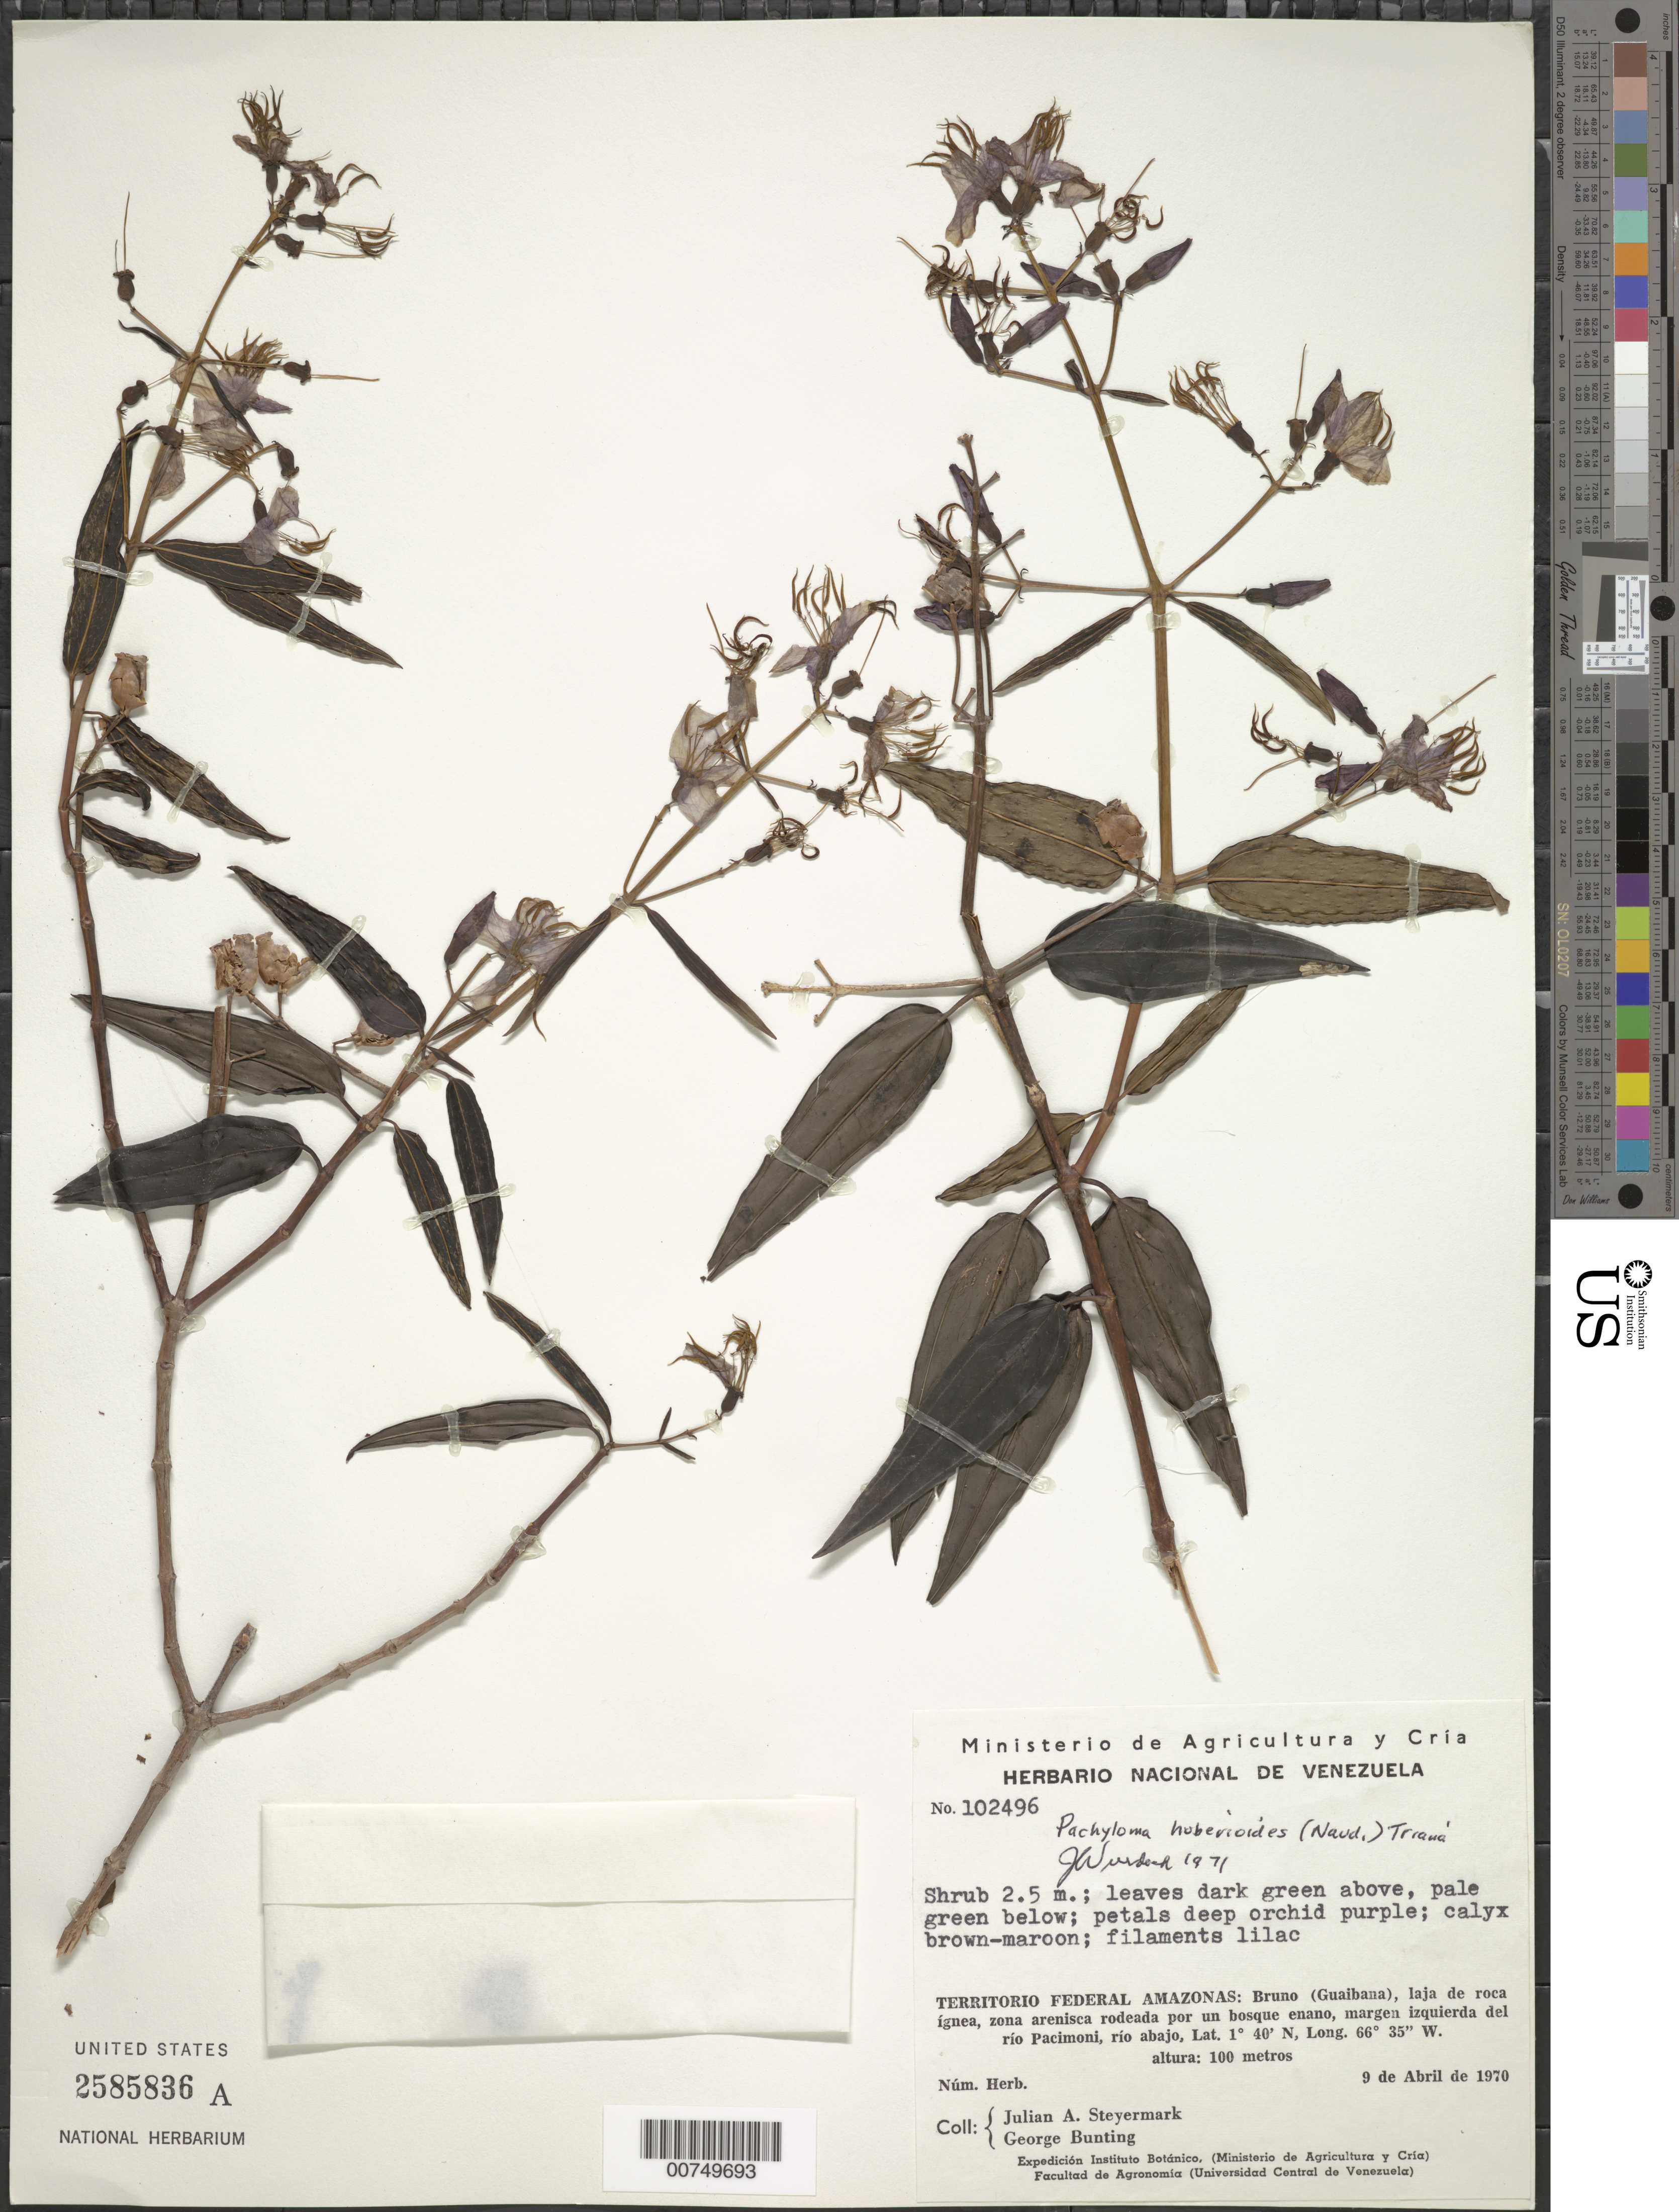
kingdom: Plantae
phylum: Tracheophyta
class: Magnoliopsida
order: Myrtales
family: Melastomataceae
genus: Pachyloma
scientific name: Pachyloma huberioides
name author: (Naudin) Triana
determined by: Wurdack, John J., (US), US (UNITED STATES)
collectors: J. Steyermark & G. S. Bunting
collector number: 102496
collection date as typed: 9-Apr-70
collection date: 1970-04-09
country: Venezuela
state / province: Amazonas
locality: Bruno (Guaibana), margen izquierda del río Pacimoni, río abajo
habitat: Laja de roca ignea, zona arenisca rodeada por un bosque enamo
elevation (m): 100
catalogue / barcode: US 2585836A